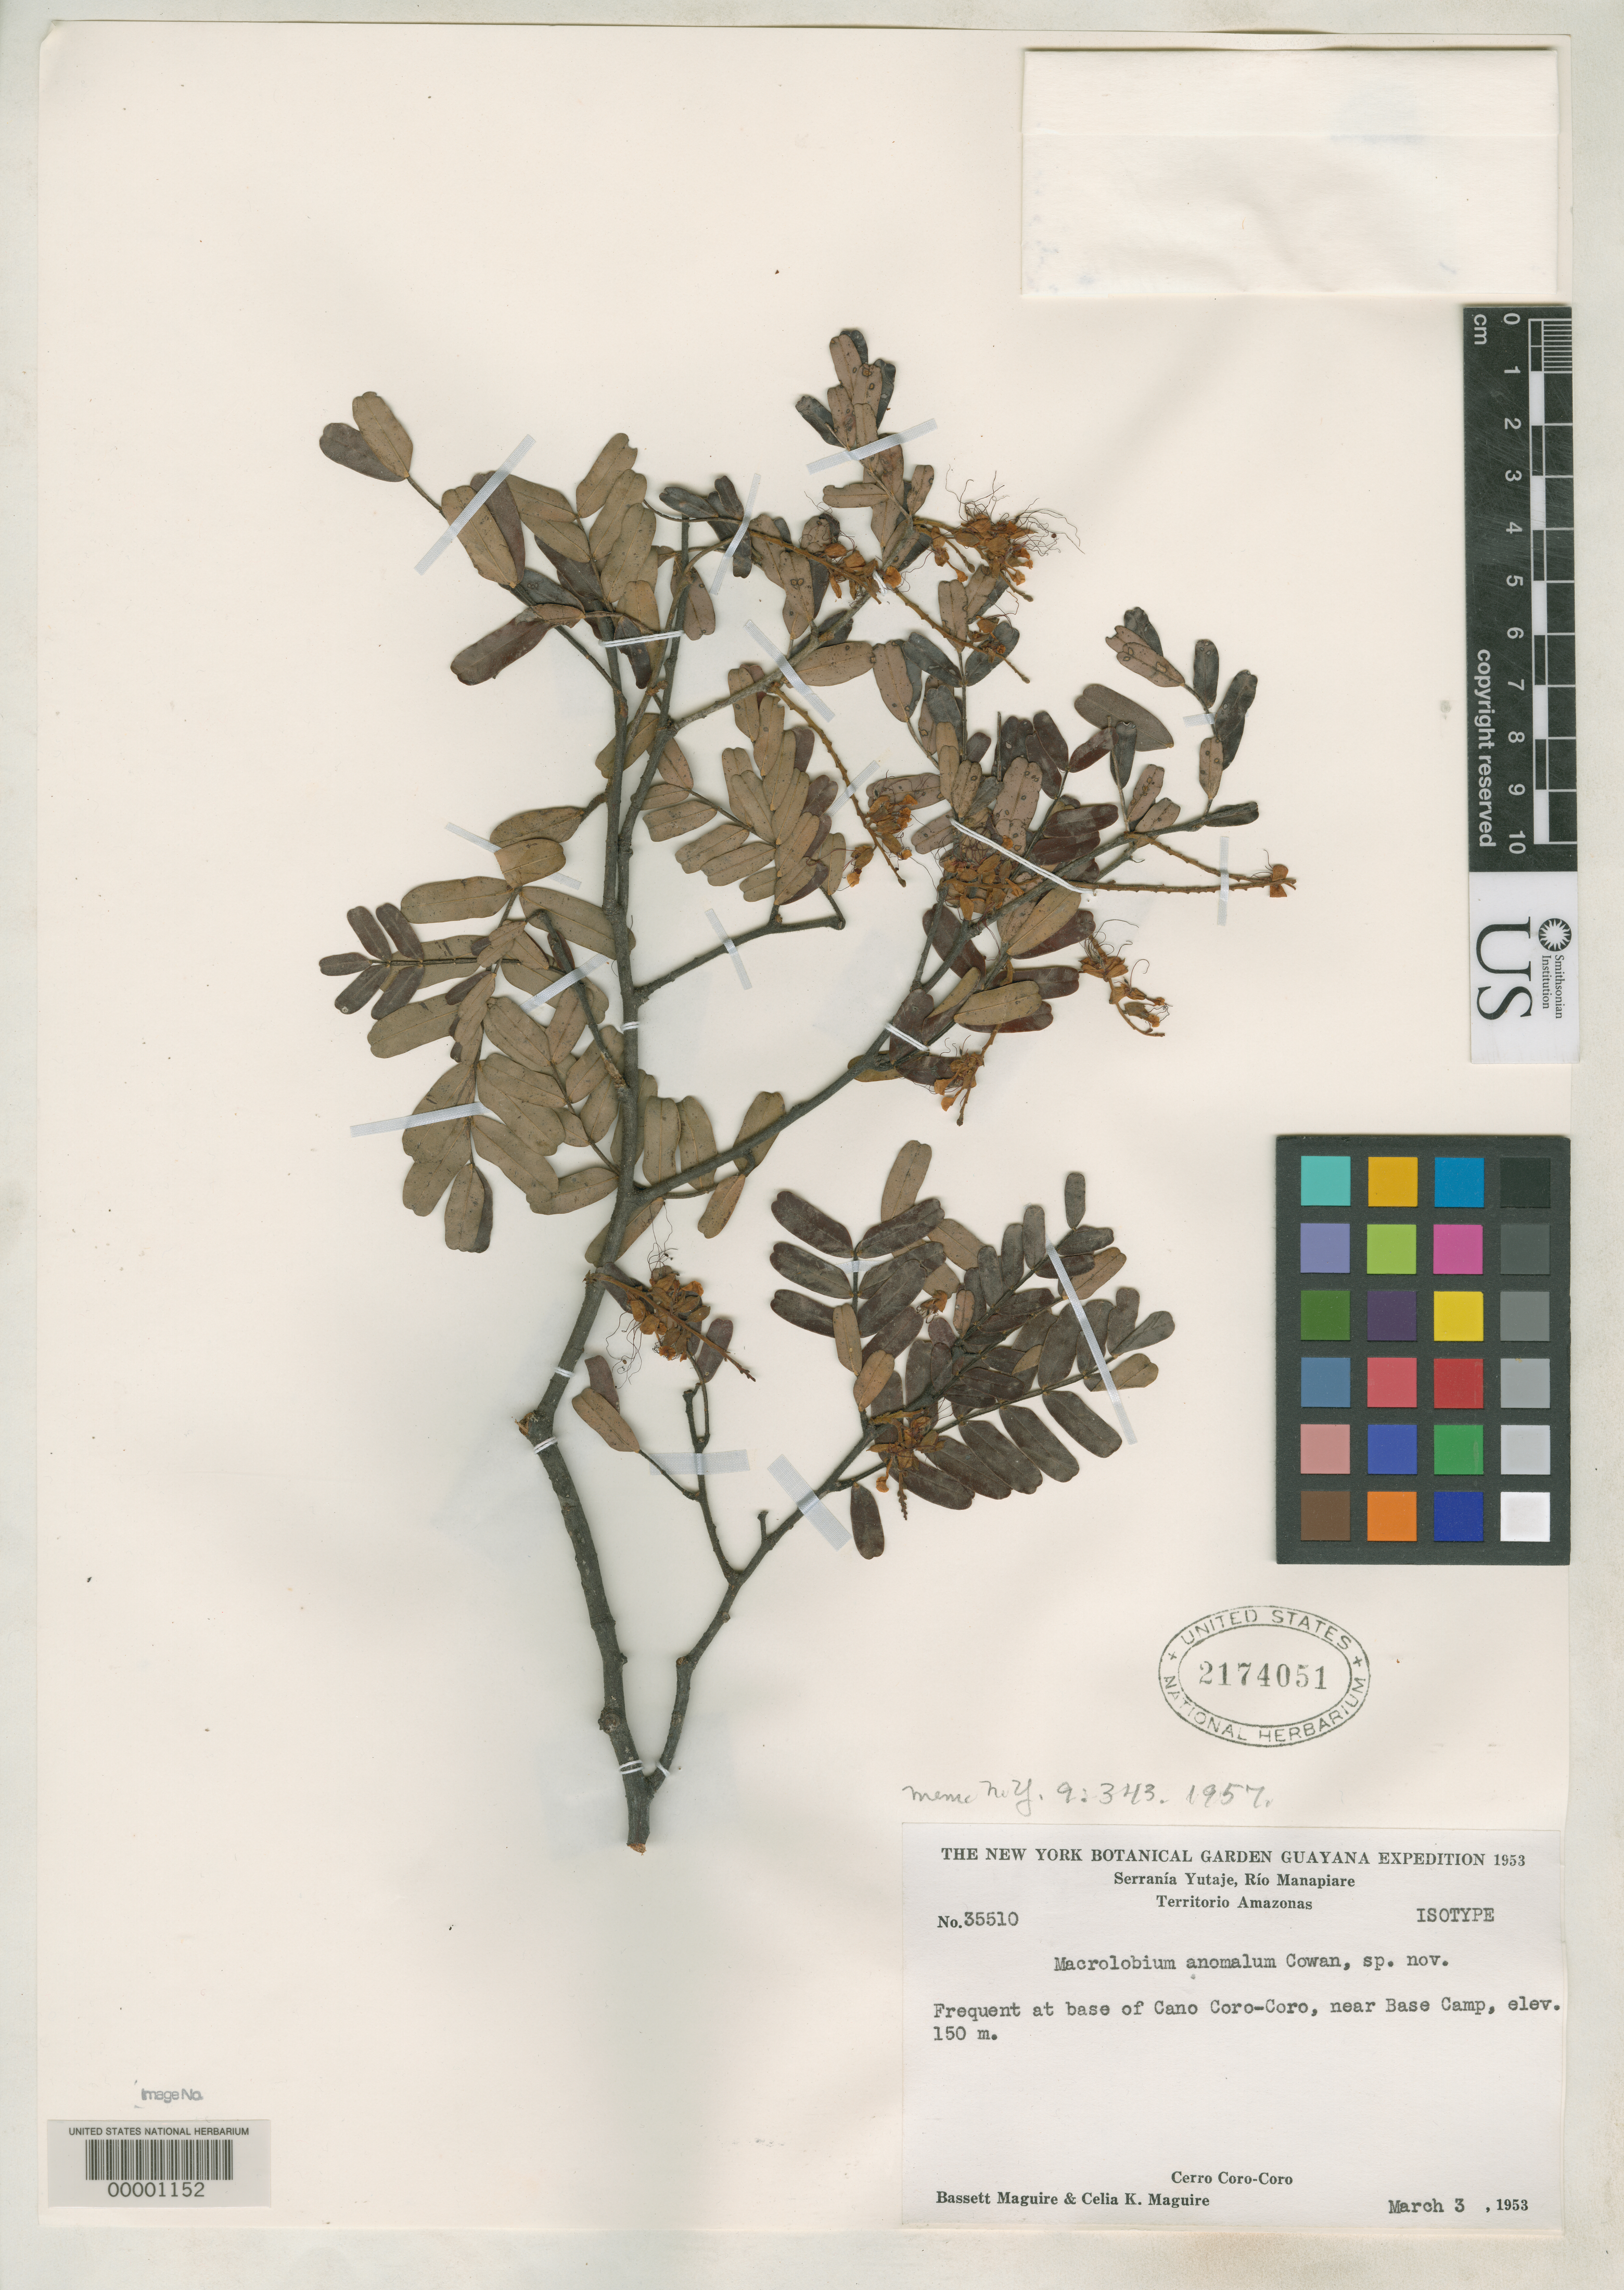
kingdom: Plantae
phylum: Tracheophyta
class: Magnoliopsida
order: Fabales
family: Fabaceae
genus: Macrolobium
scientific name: Macrolobium anomalum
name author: R.S. Cowan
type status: Isotype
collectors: B. Maguire & C. K. Maguire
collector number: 35510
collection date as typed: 03 Mar 1953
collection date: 1953-03-03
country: Venezuela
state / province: Amazonas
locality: Serrania Yutaje, Rio Manapiare, Cano Coro-Coro.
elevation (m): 150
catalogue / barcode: US 2174051